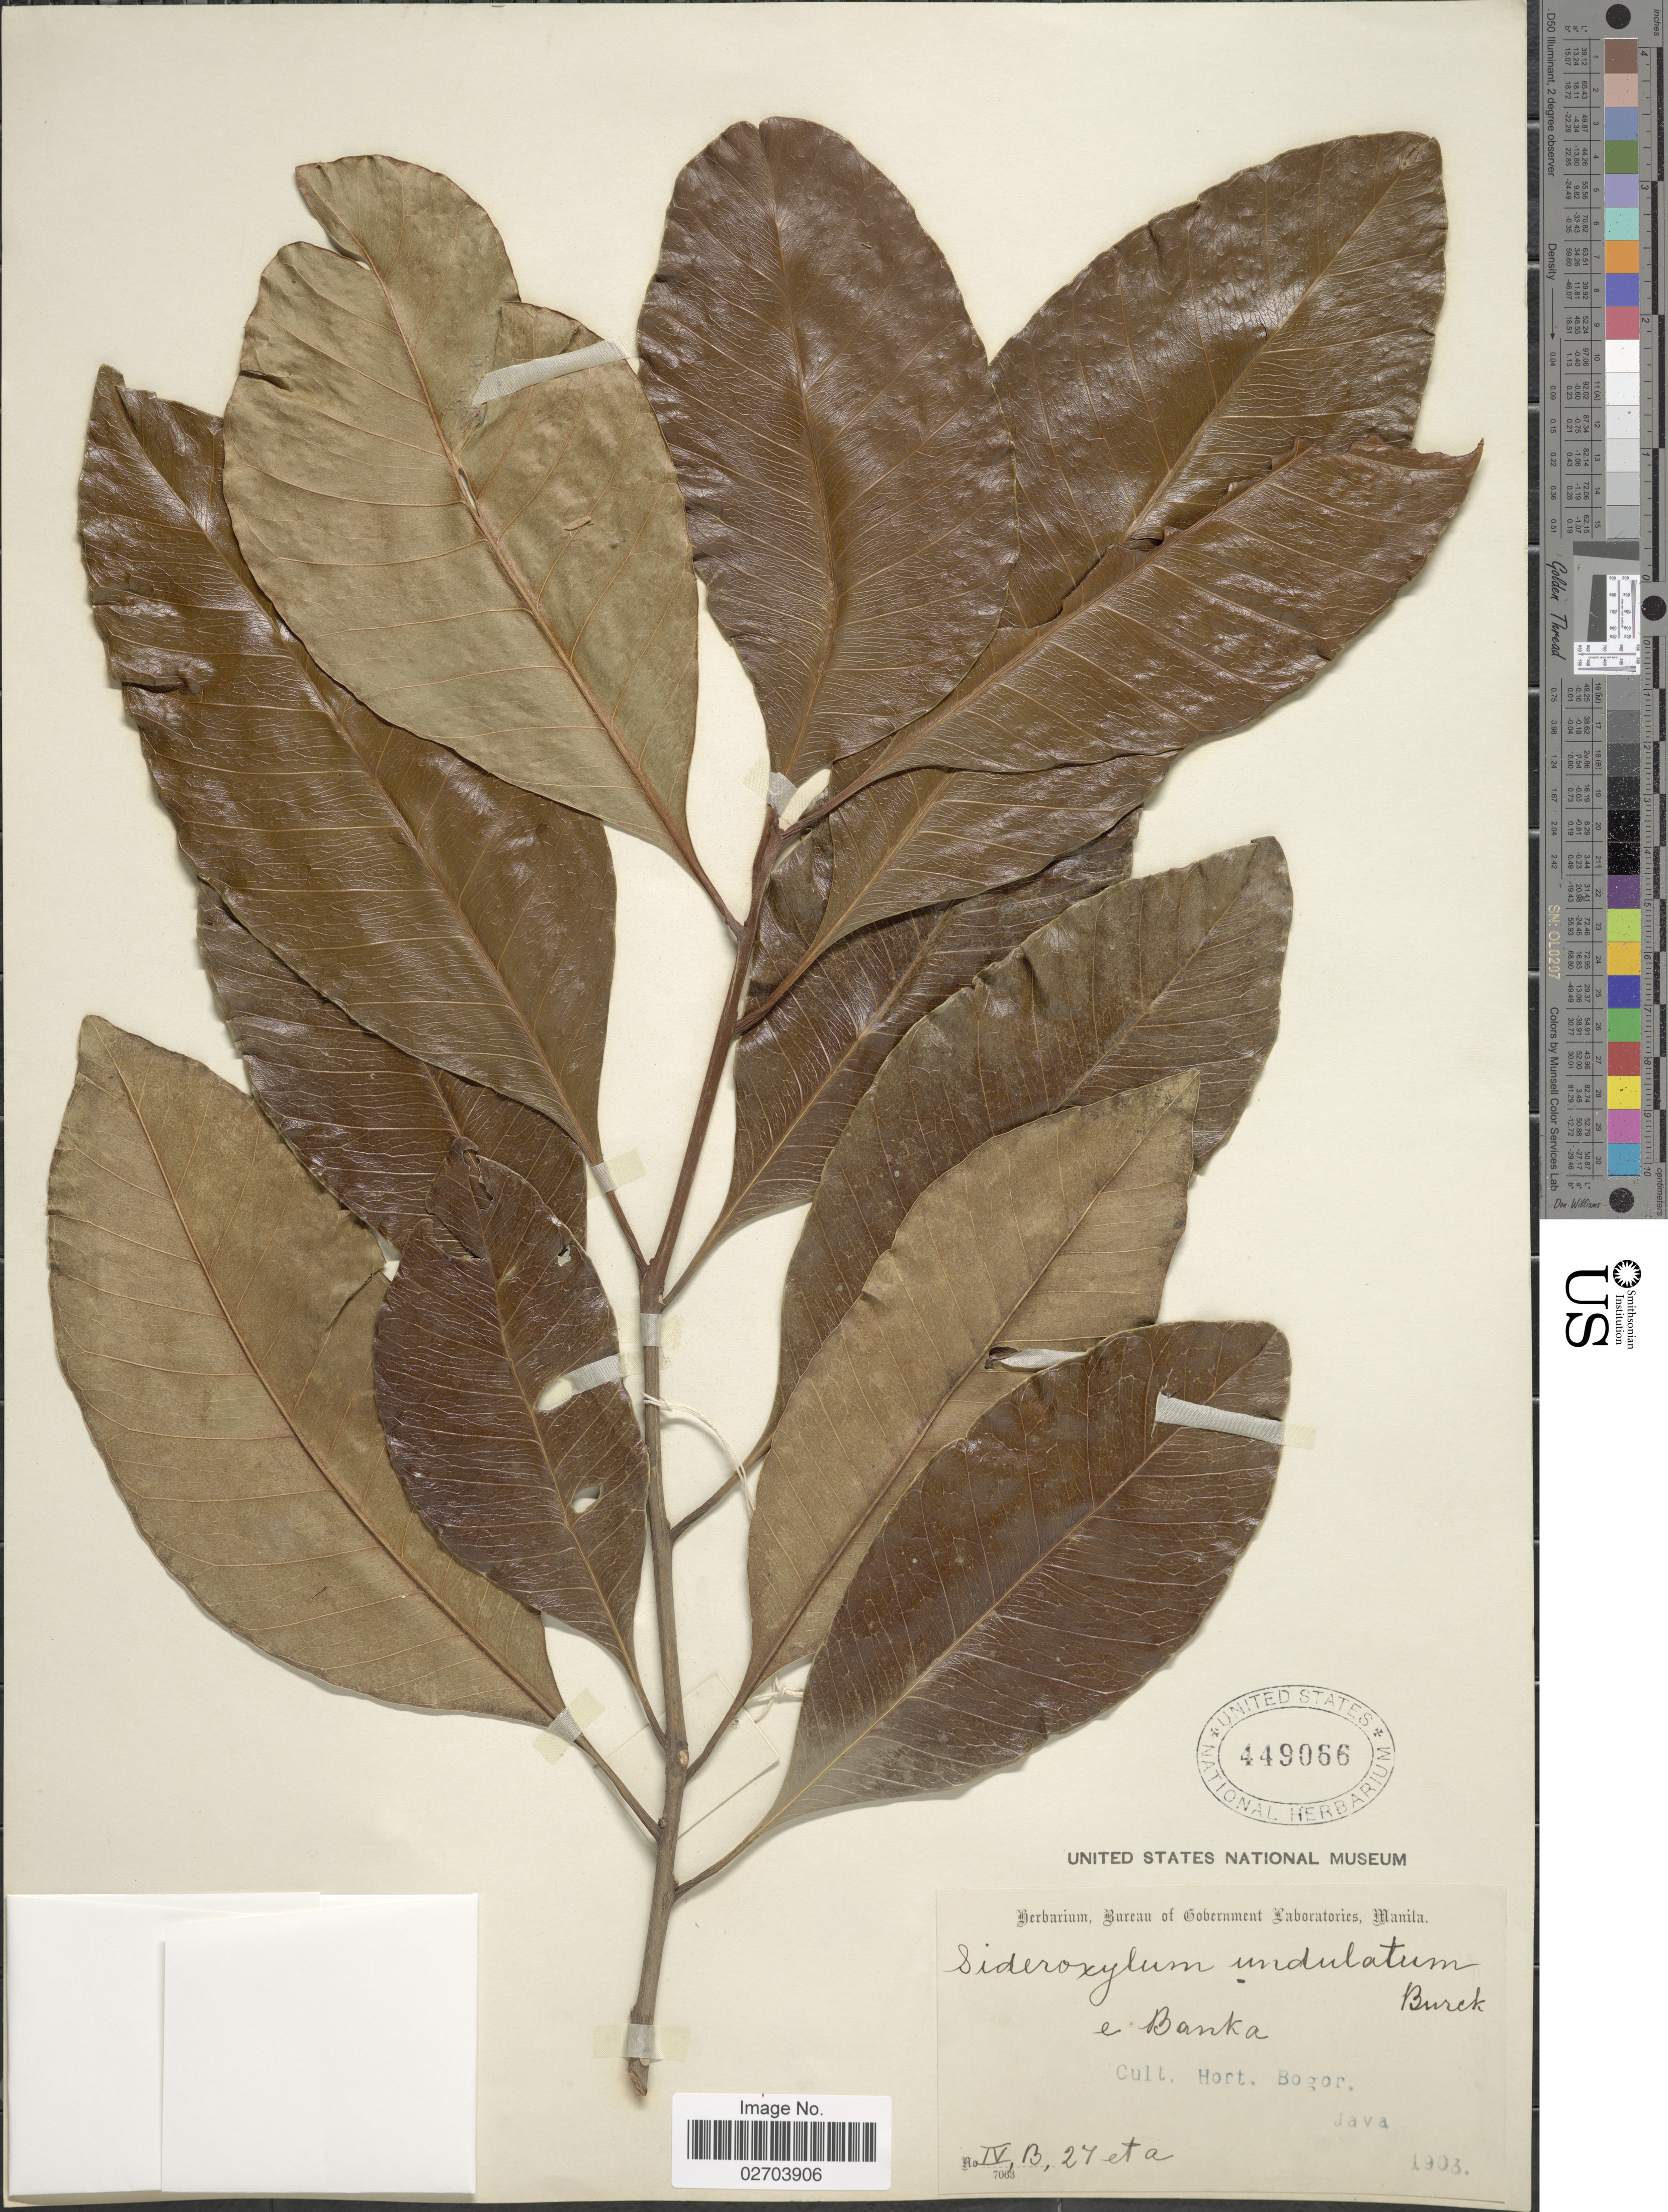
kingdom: Plantae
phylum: Tracheophyta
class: Magnoliopsida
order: Ericales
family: Sapotaceae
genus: Sideroxylon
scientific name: Sideroxylon undulatum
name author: Burck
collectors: Ex herb. Bureau of Government Laboratories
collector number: IV, B, 27 et a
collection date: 1903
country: Indonesia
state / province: Java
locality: Cult. Hort. Bogor, Java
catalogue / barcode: US 449066